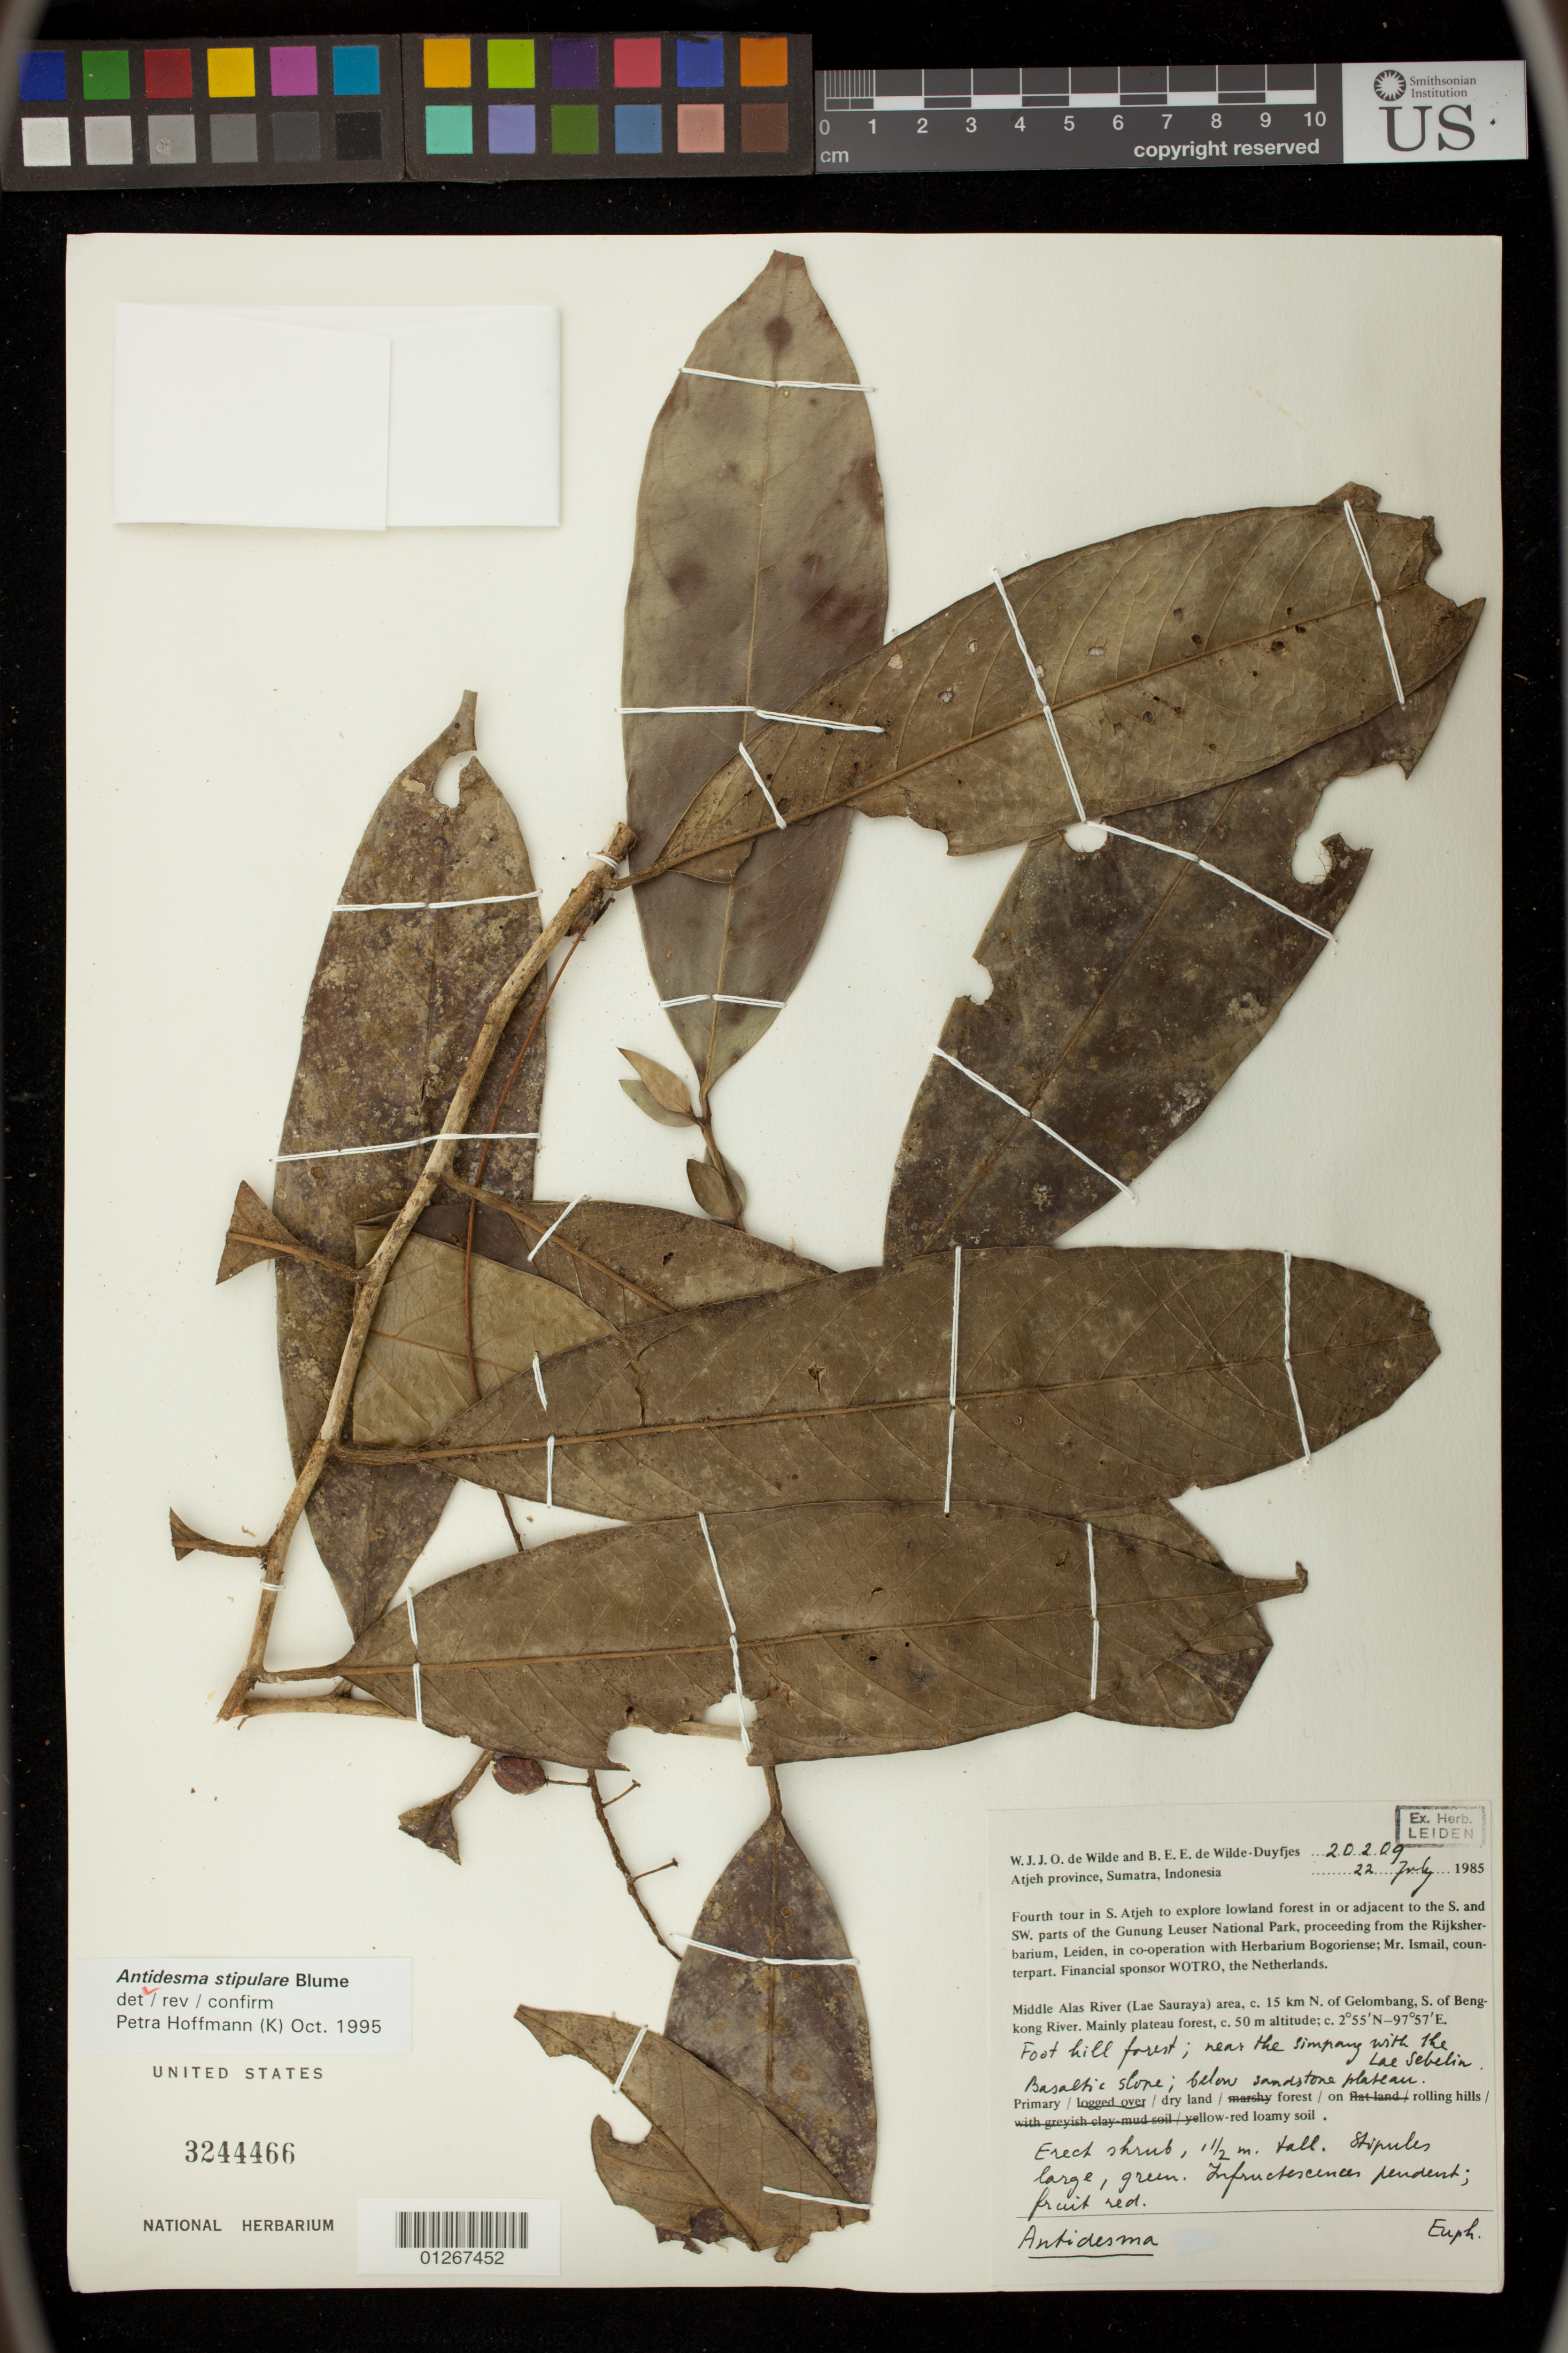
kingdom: Plantae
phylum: Tracheophyta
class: Magnoliopsida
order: Malpighiales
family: Phyllanthaceae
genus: Antidesma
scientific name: Antidesma stipulare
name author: Blume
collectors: W. J. de Wilde & B. Duyfjes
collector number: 20209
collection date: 1985-07-22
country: Indonesia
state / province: Sumatra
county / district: Aceh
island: Sumatra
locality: Middle Alas River (Lae Sauraya) area 15 km N. of Gelombang, S. of Bengkong Rivrt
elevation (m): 50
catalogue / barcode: US 3244466